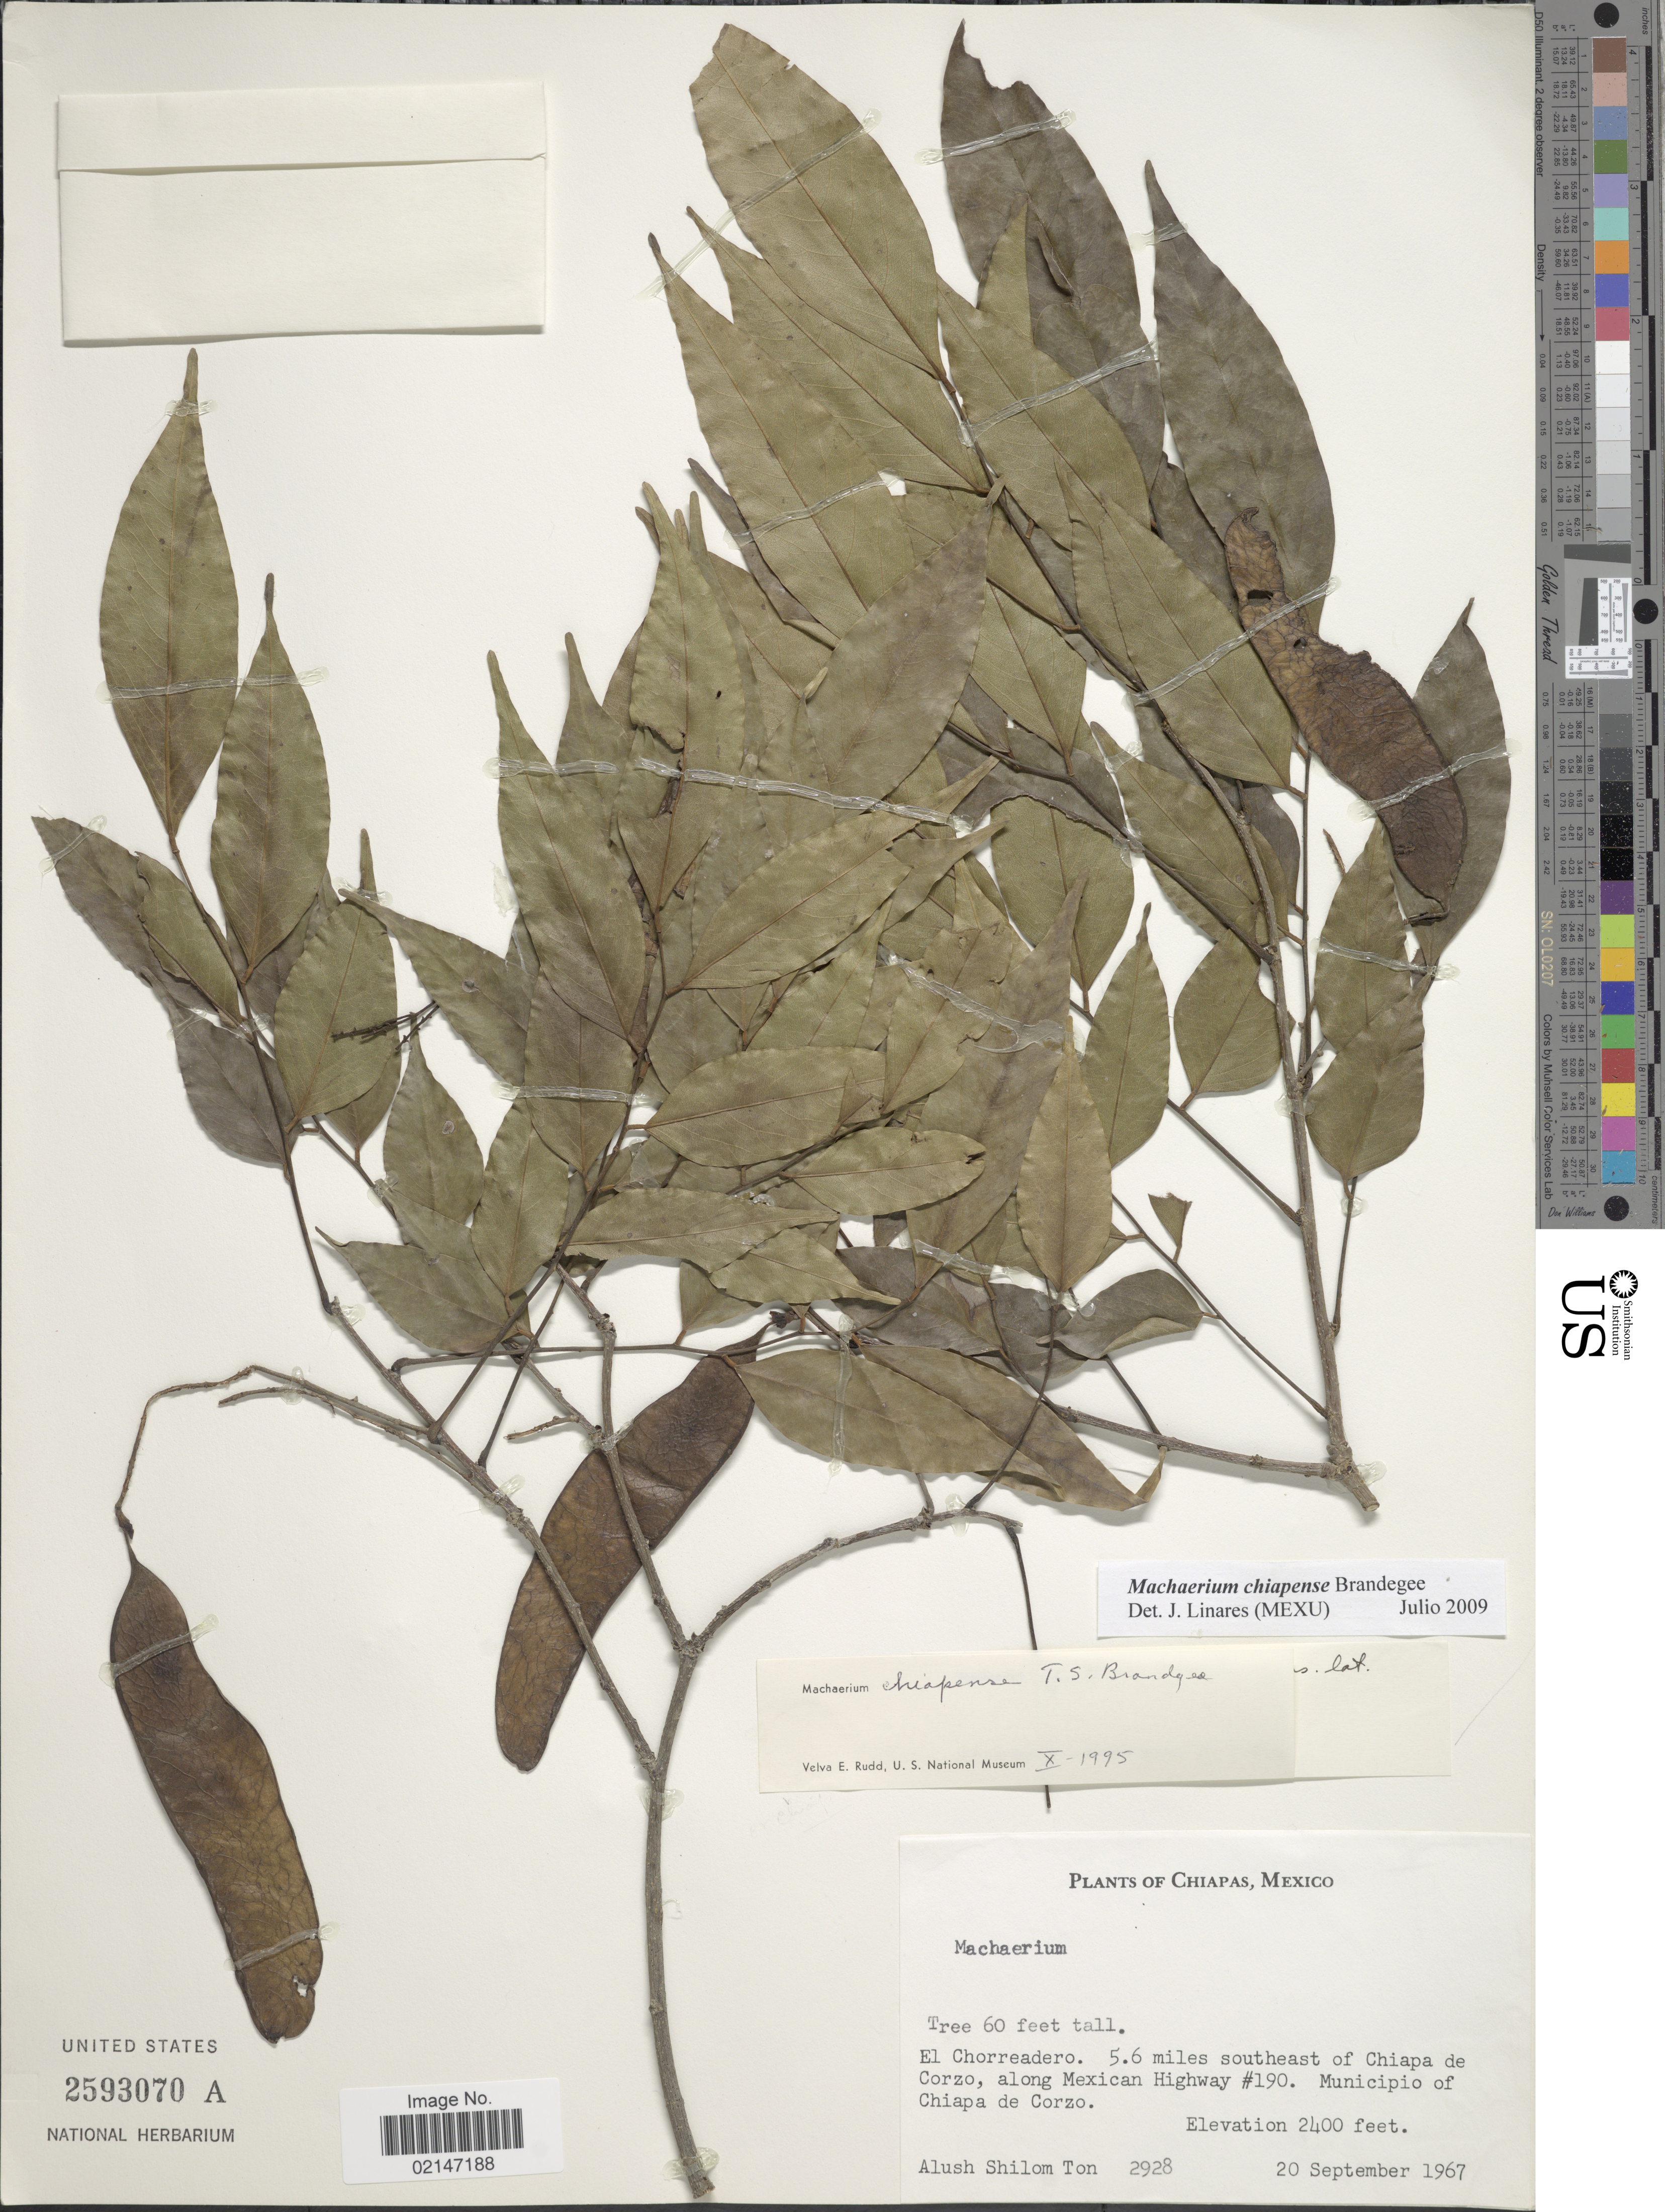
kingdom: Plantae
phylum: Tracheophyta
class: Magnoliopsida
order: Fabales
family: Fabaceae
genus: Machaerium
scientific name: Machaerium chiapense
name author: T.S. Brandg.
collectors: A. M. Ton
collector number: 2928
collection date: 1967-09-20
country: Mexico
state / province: Chiapas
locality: El Chorreadero. 5.6 miles southeast of Chiapa de Corzo, along Mexican Highway #190. Municipio of Chiapa de Corzo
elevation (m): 732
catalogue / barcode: US 2593070A